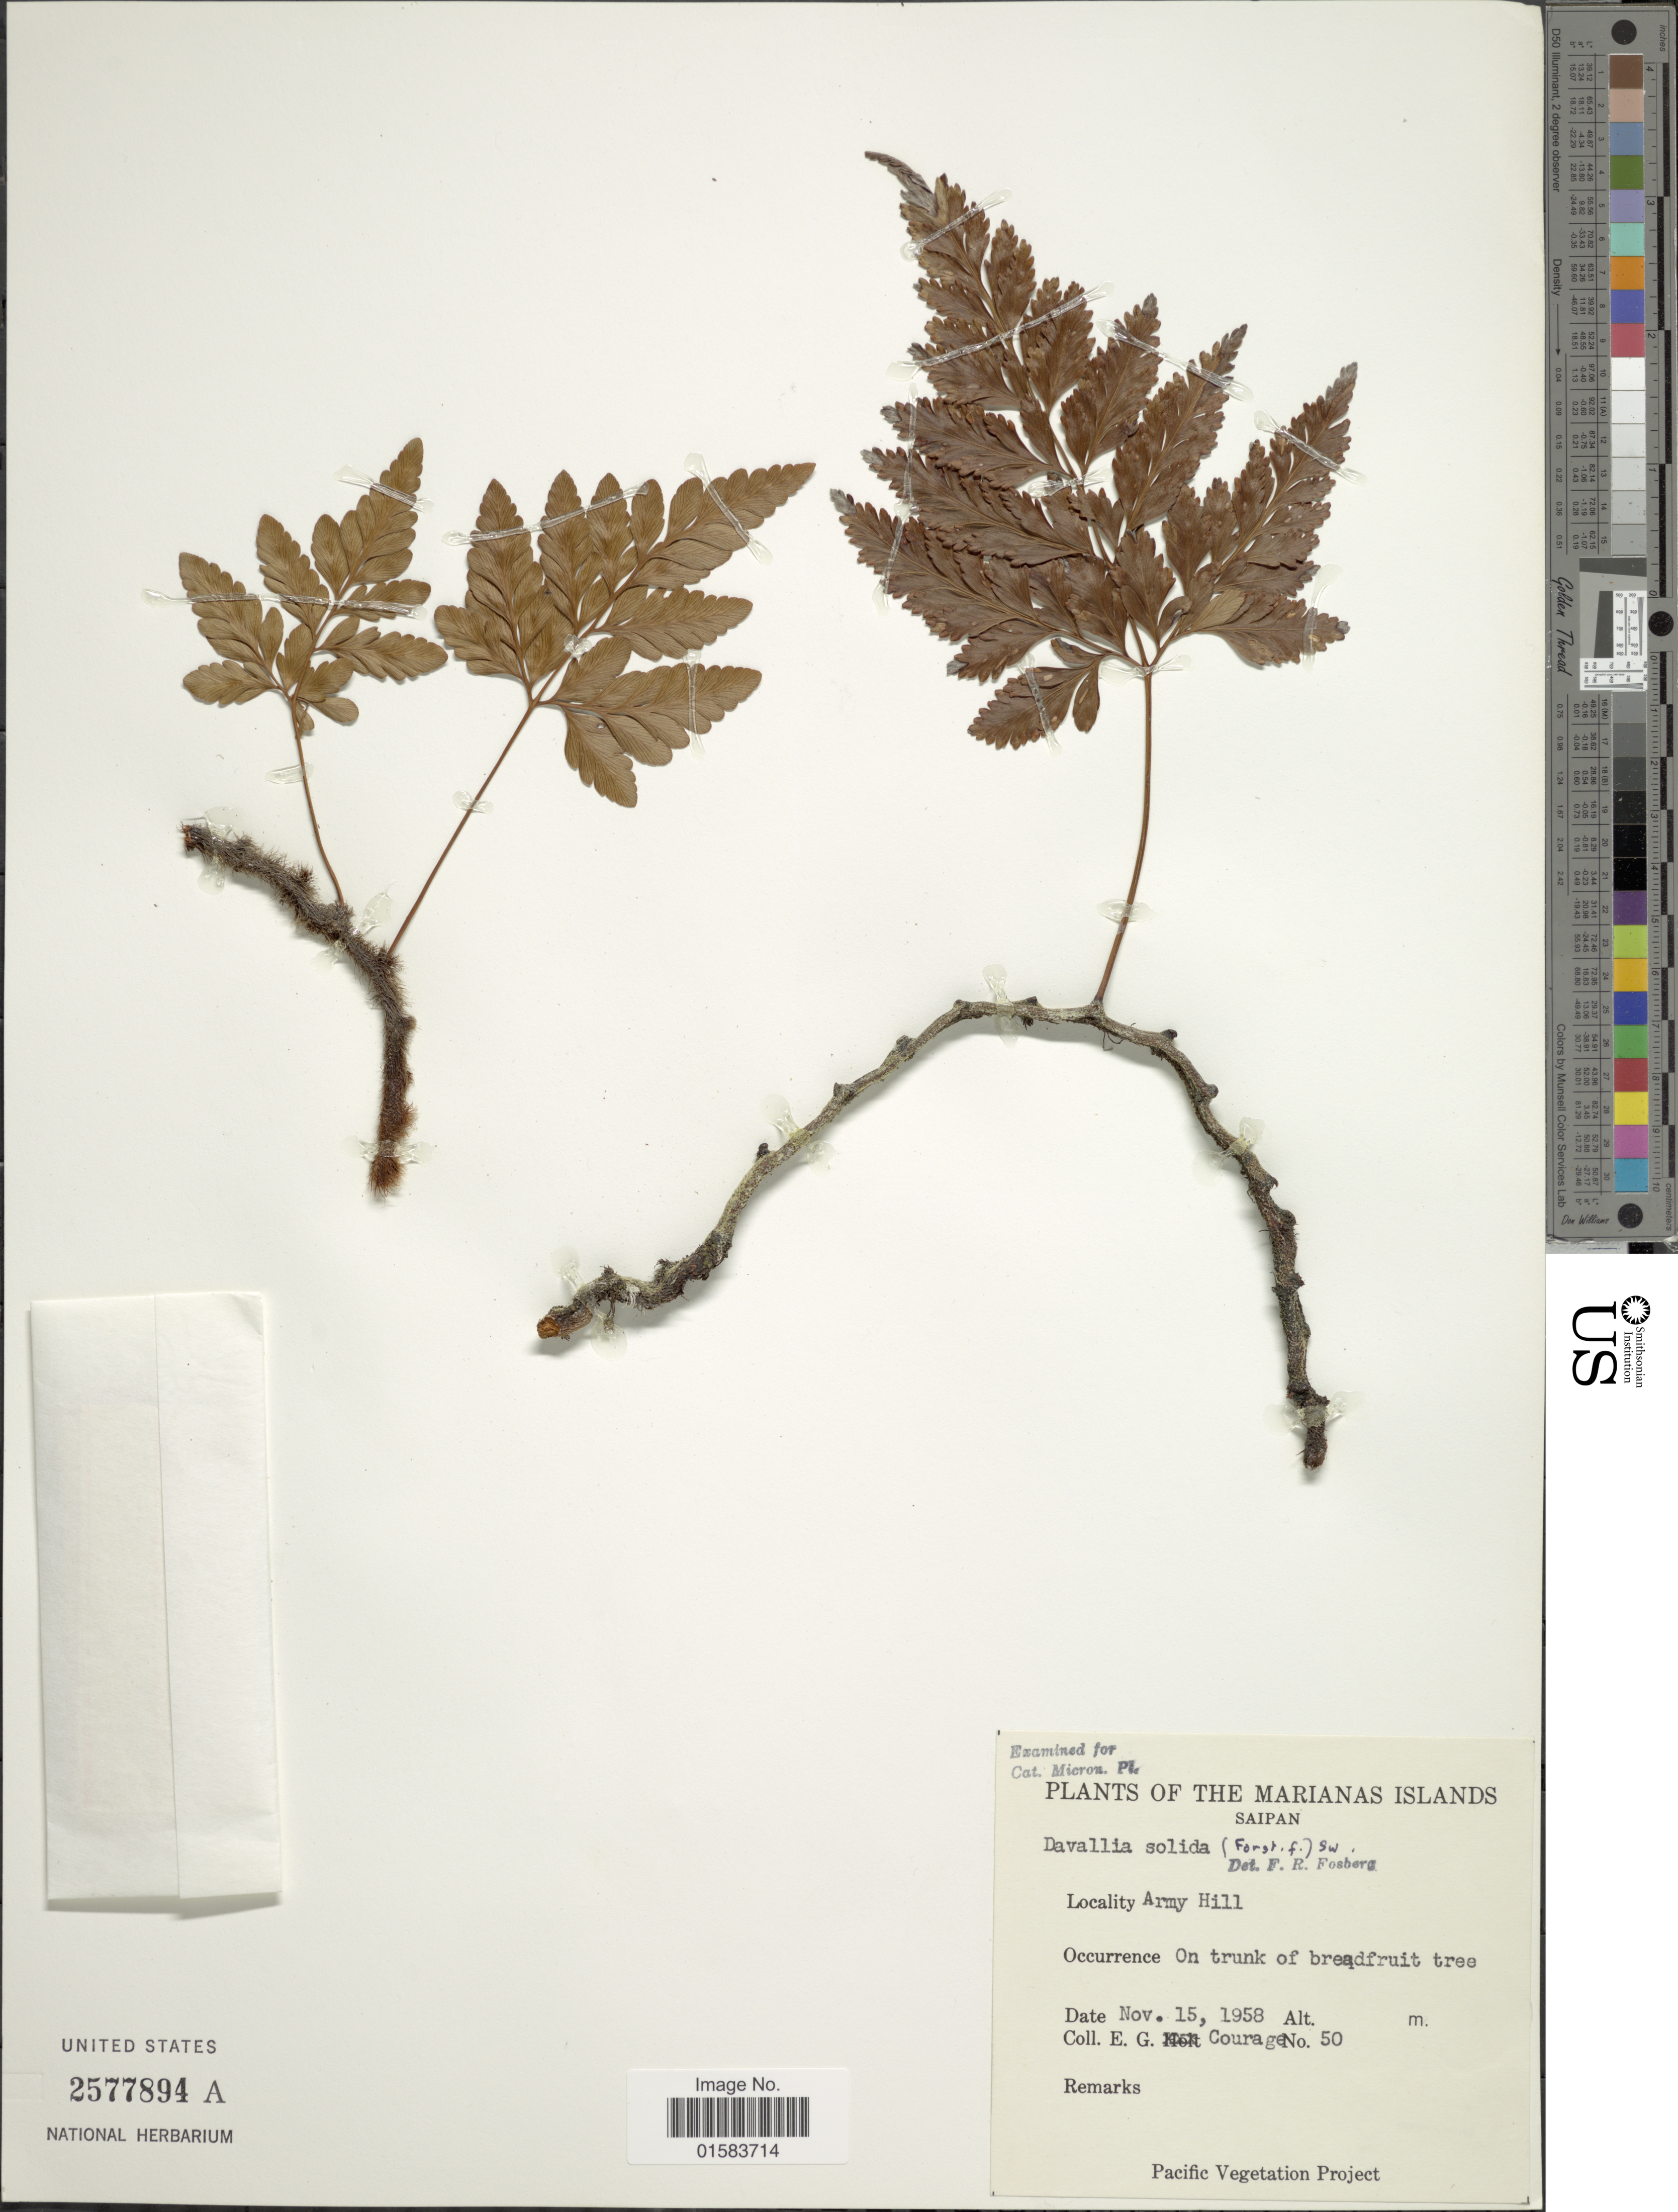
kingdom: Plantae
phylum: Tracheophyta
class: Polypodiopsida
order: Polypodiales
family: Davalliaceae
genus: Davallia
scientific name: Davallia solida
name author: (G. Forst.) Sw.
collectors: E. Courage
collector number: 50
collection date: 1958-11-15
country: Northern Mariana Islands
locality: Saipan, The Mariana Islands, Army Hill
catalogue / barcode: US 2577894A